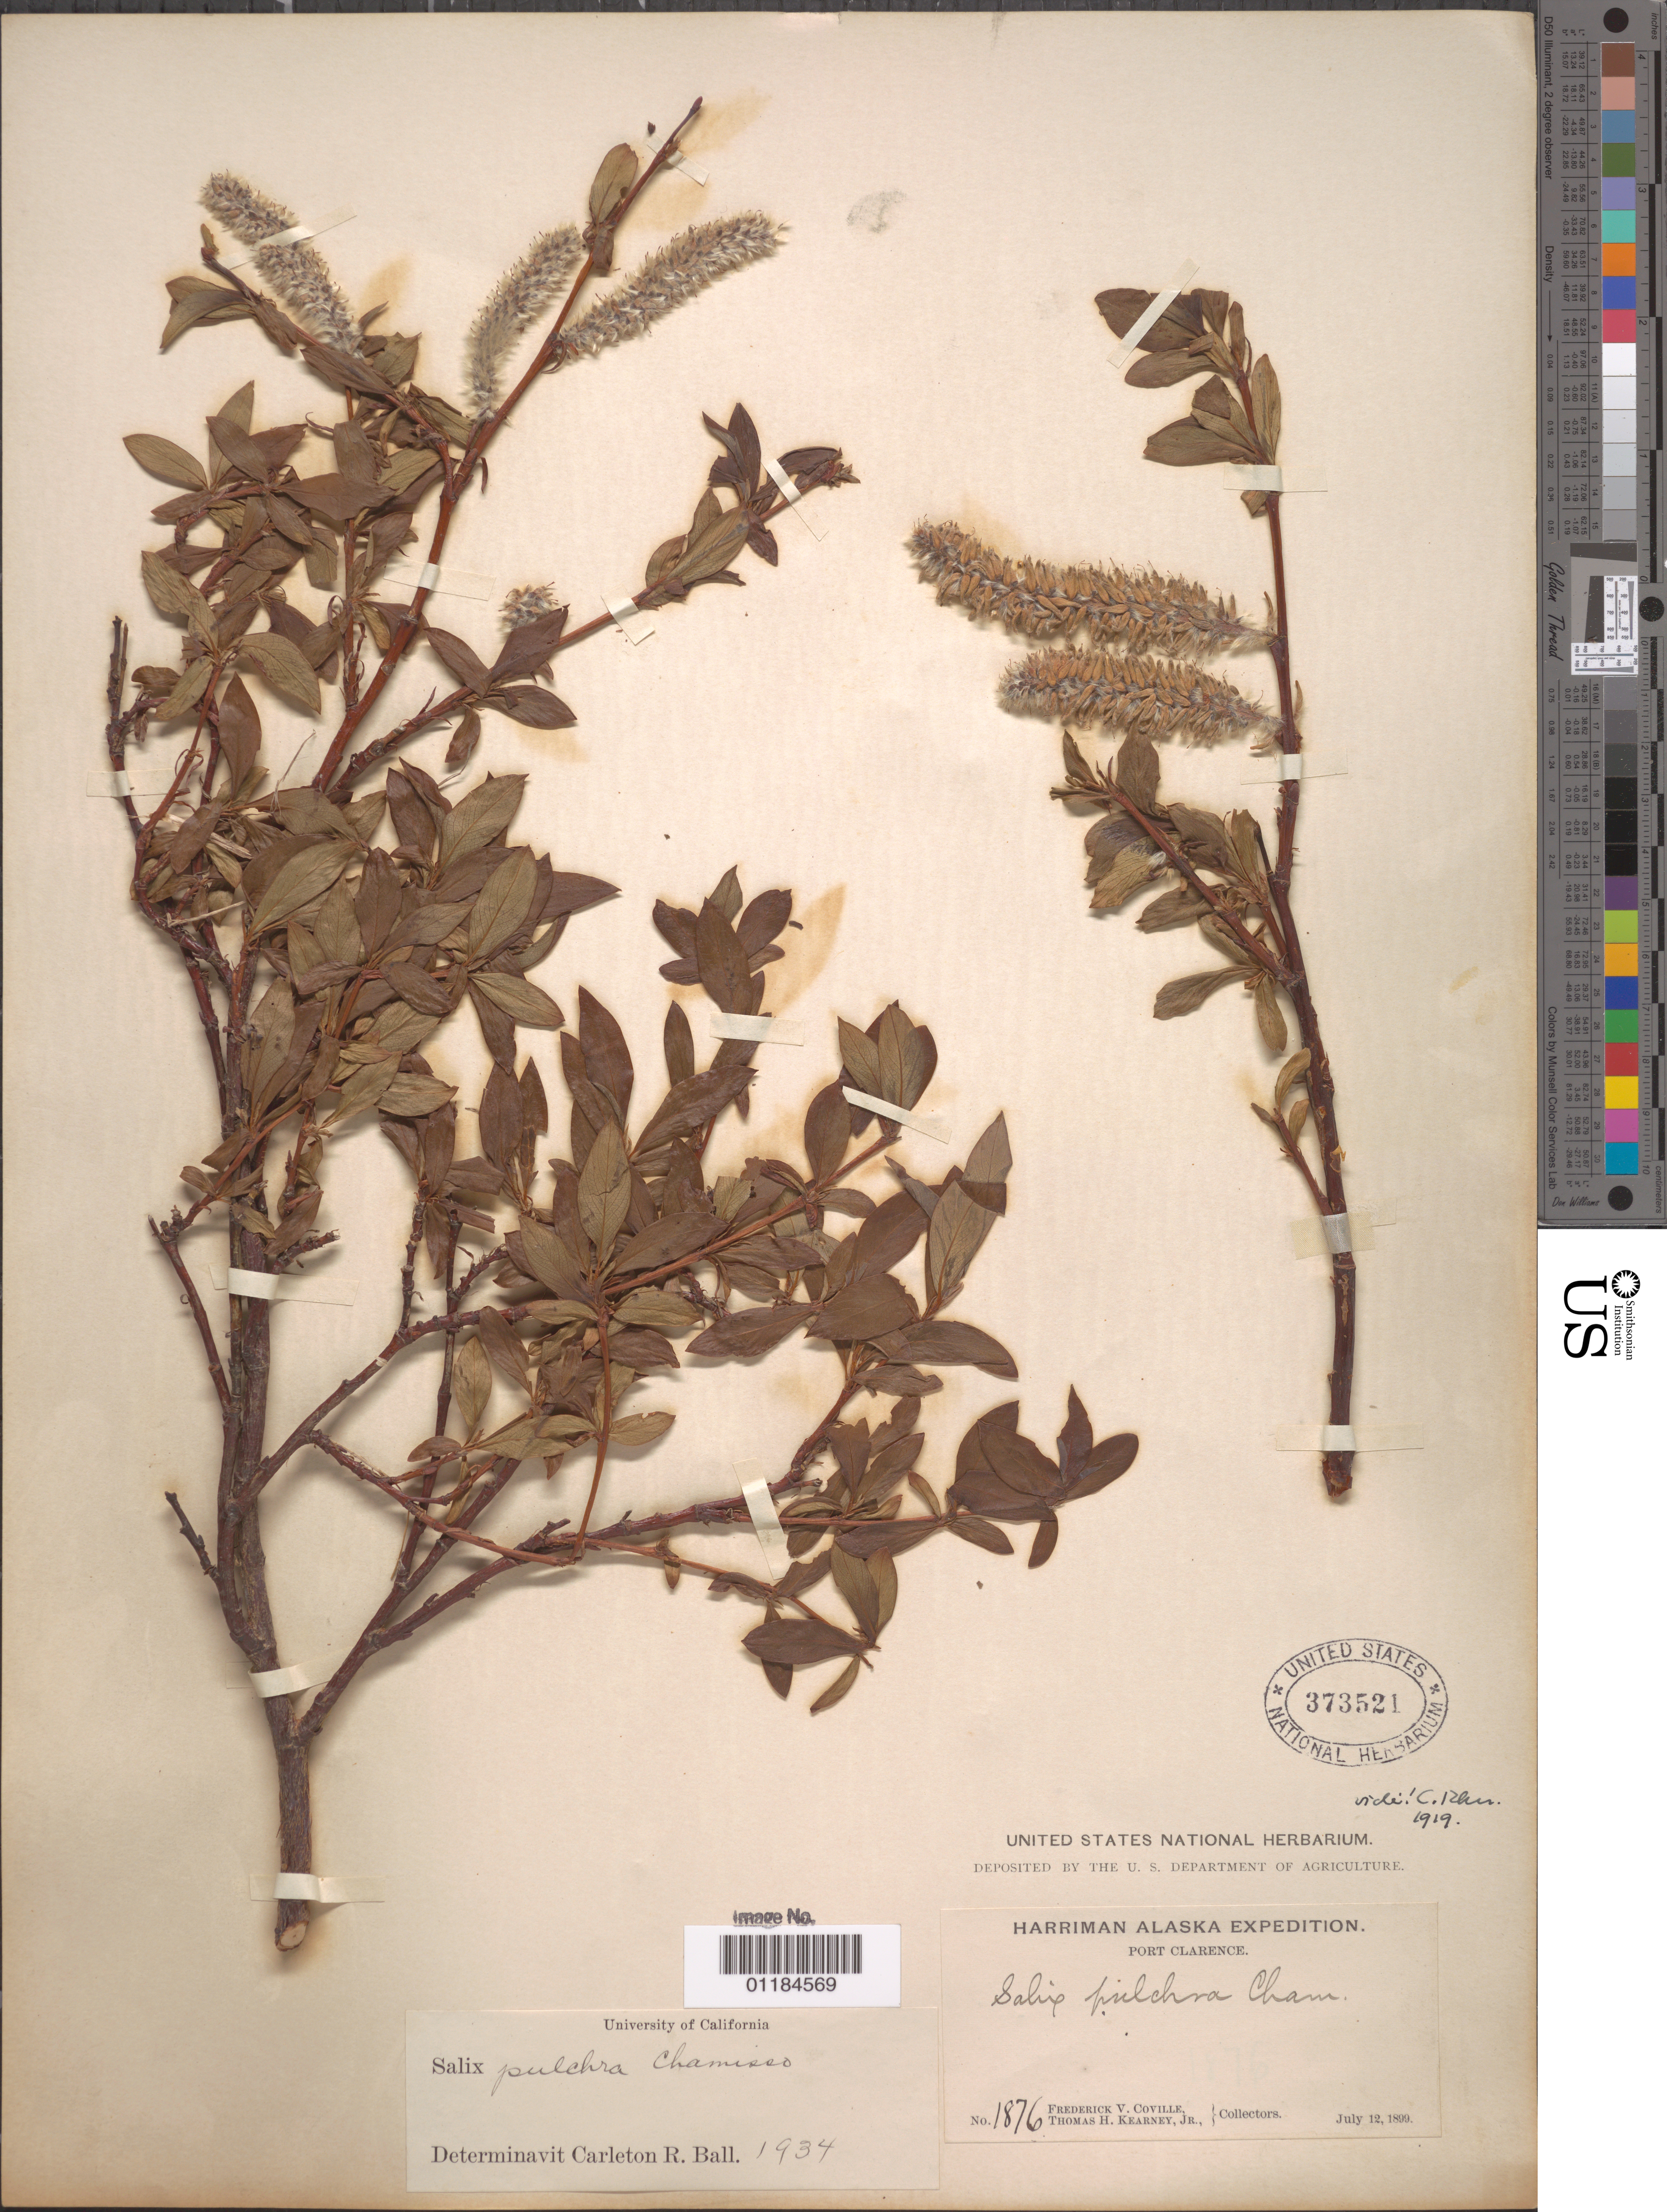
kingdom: Plantae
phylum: Tracheophyta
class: Magnoliopsida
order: Malpighiales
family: Salicaceae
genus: Salix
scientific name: Salix pulchra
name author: Cham.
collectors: F. V. Coville & T. H. Kearney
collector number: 1876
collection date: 1899-07-12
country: United States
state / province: Alaska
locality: Port Clarence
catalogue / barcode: US 373521